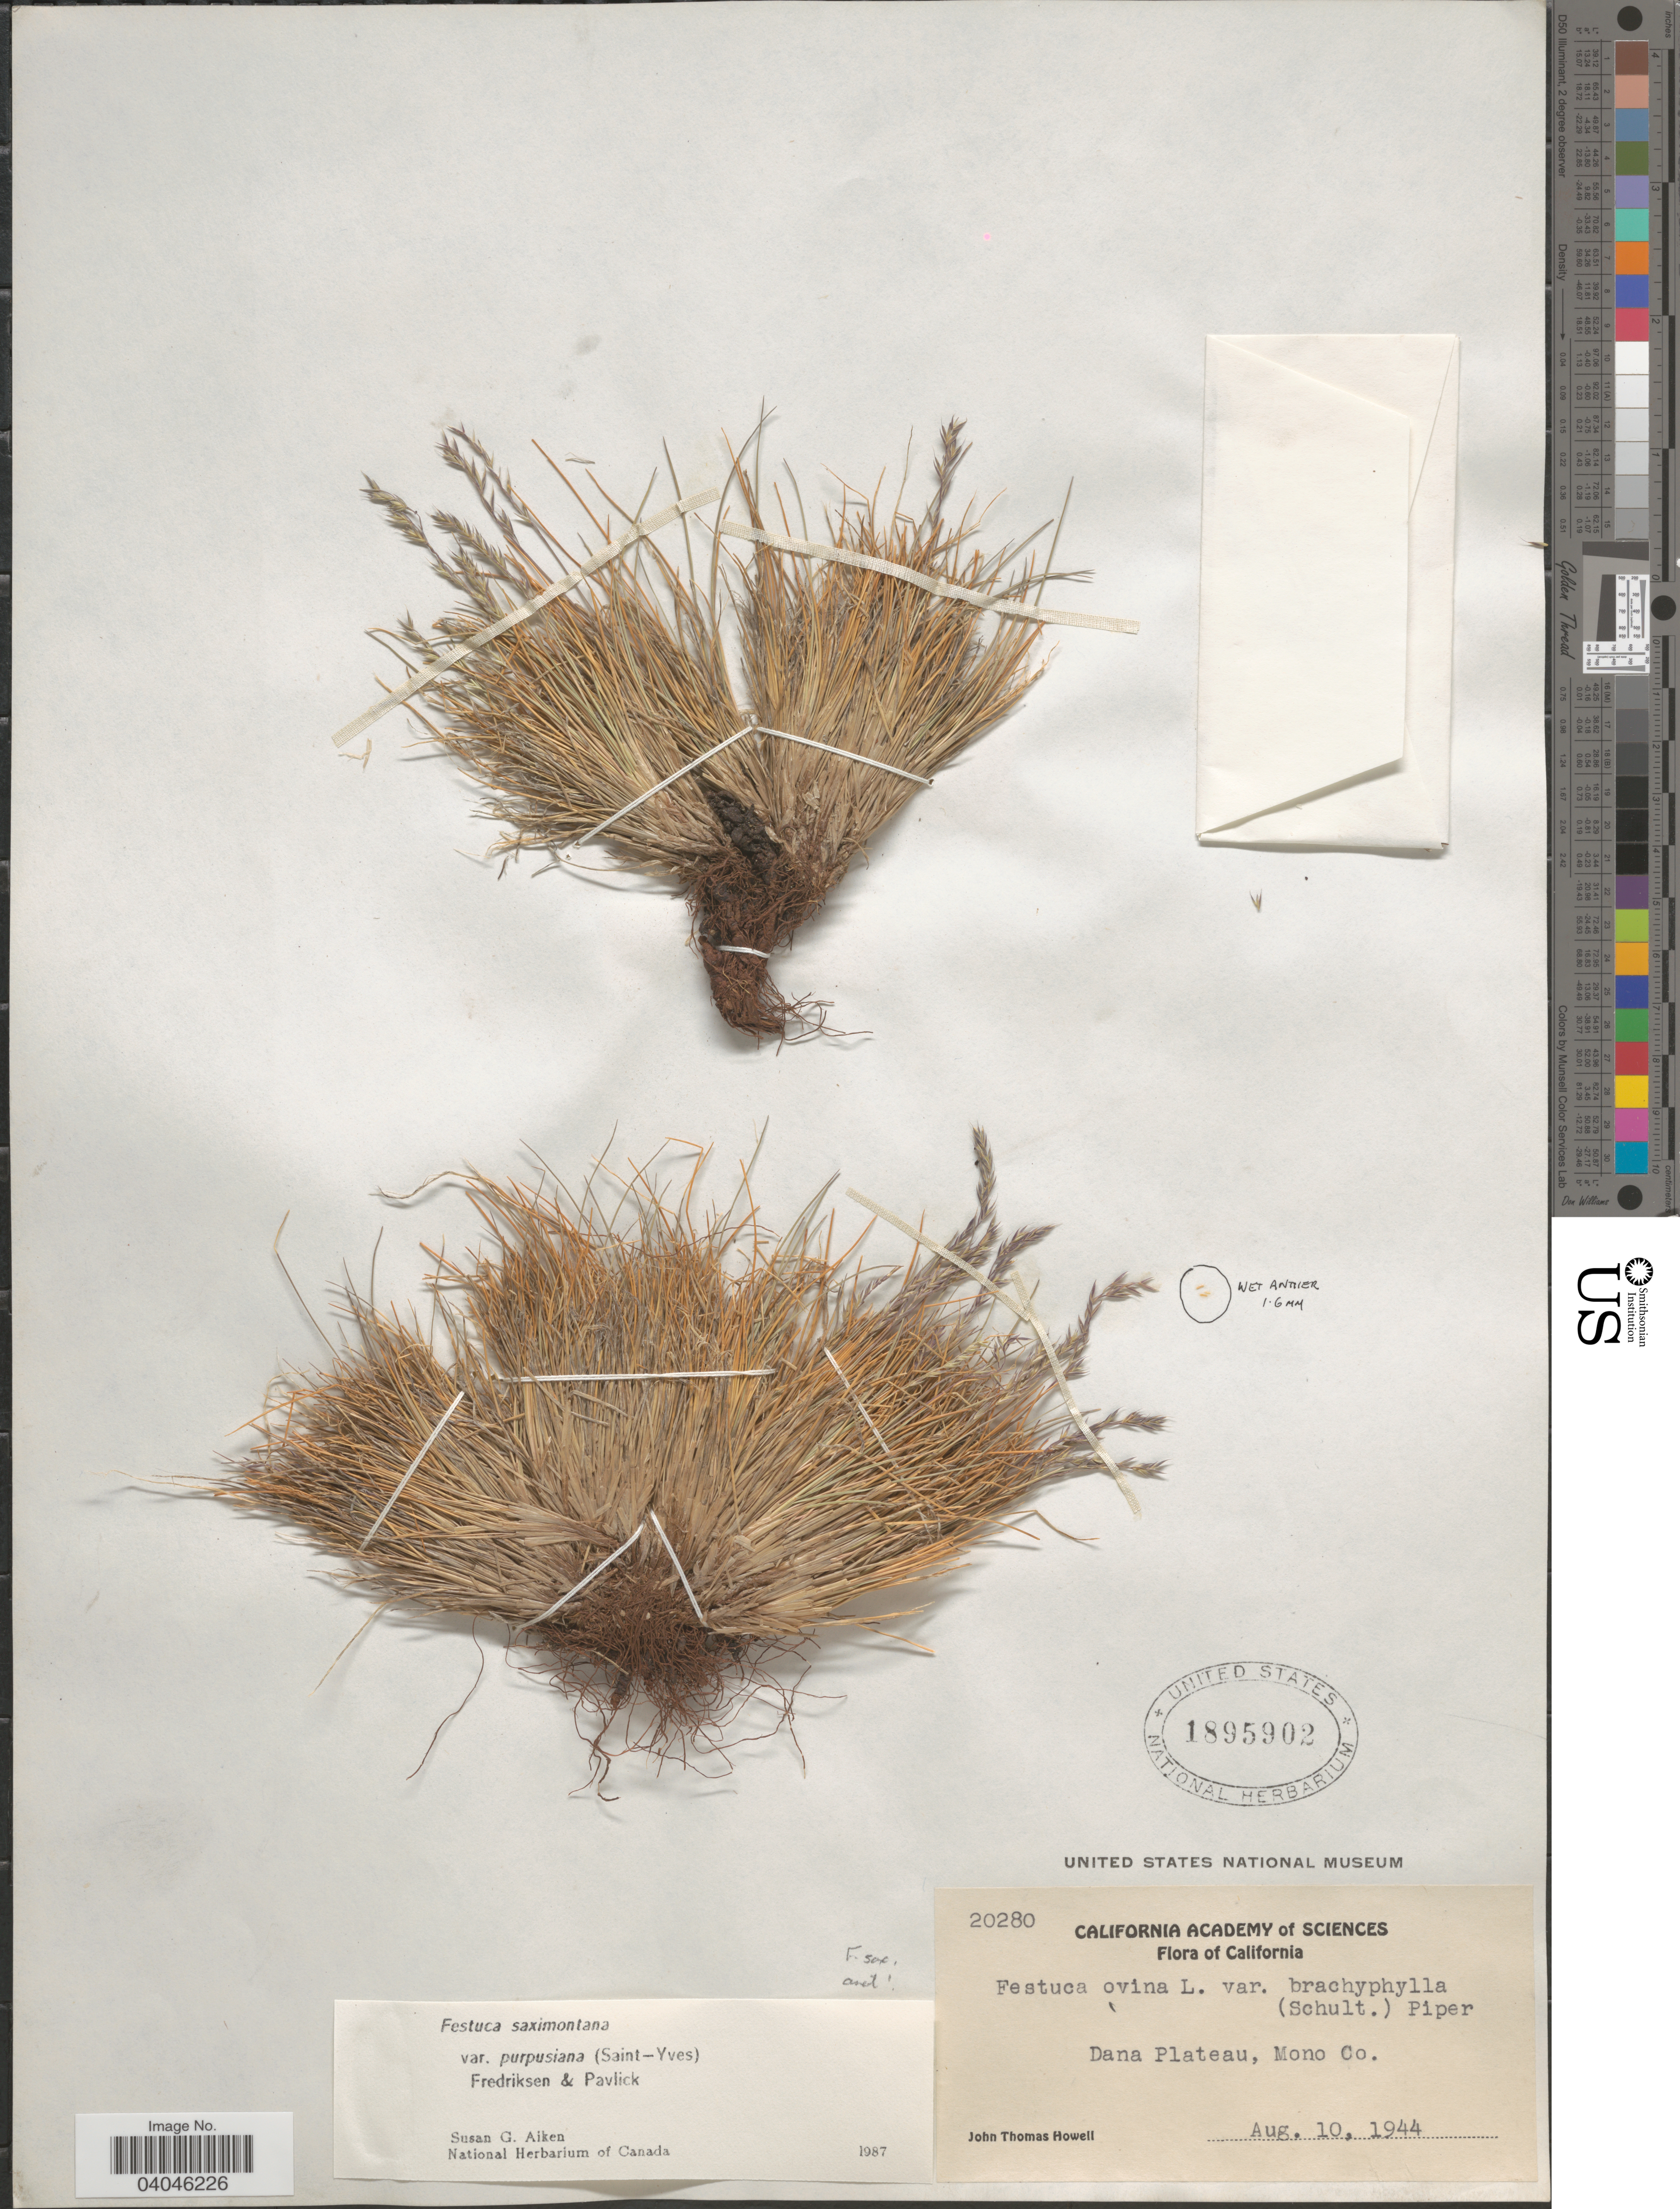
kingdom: Plantae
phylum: Tracheophyta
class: Liliopsida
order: Poales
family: Poaceae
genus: Festuca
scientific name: Festuca saximontana var. purpusiana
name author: (St.-Yves) Fred. & Pavlick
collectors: J. T. Howell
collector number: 20280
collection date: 1944-08-10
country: United States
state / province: California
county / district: Mono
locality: Dana Plateau, Mono Co.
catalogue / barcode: US 1895902